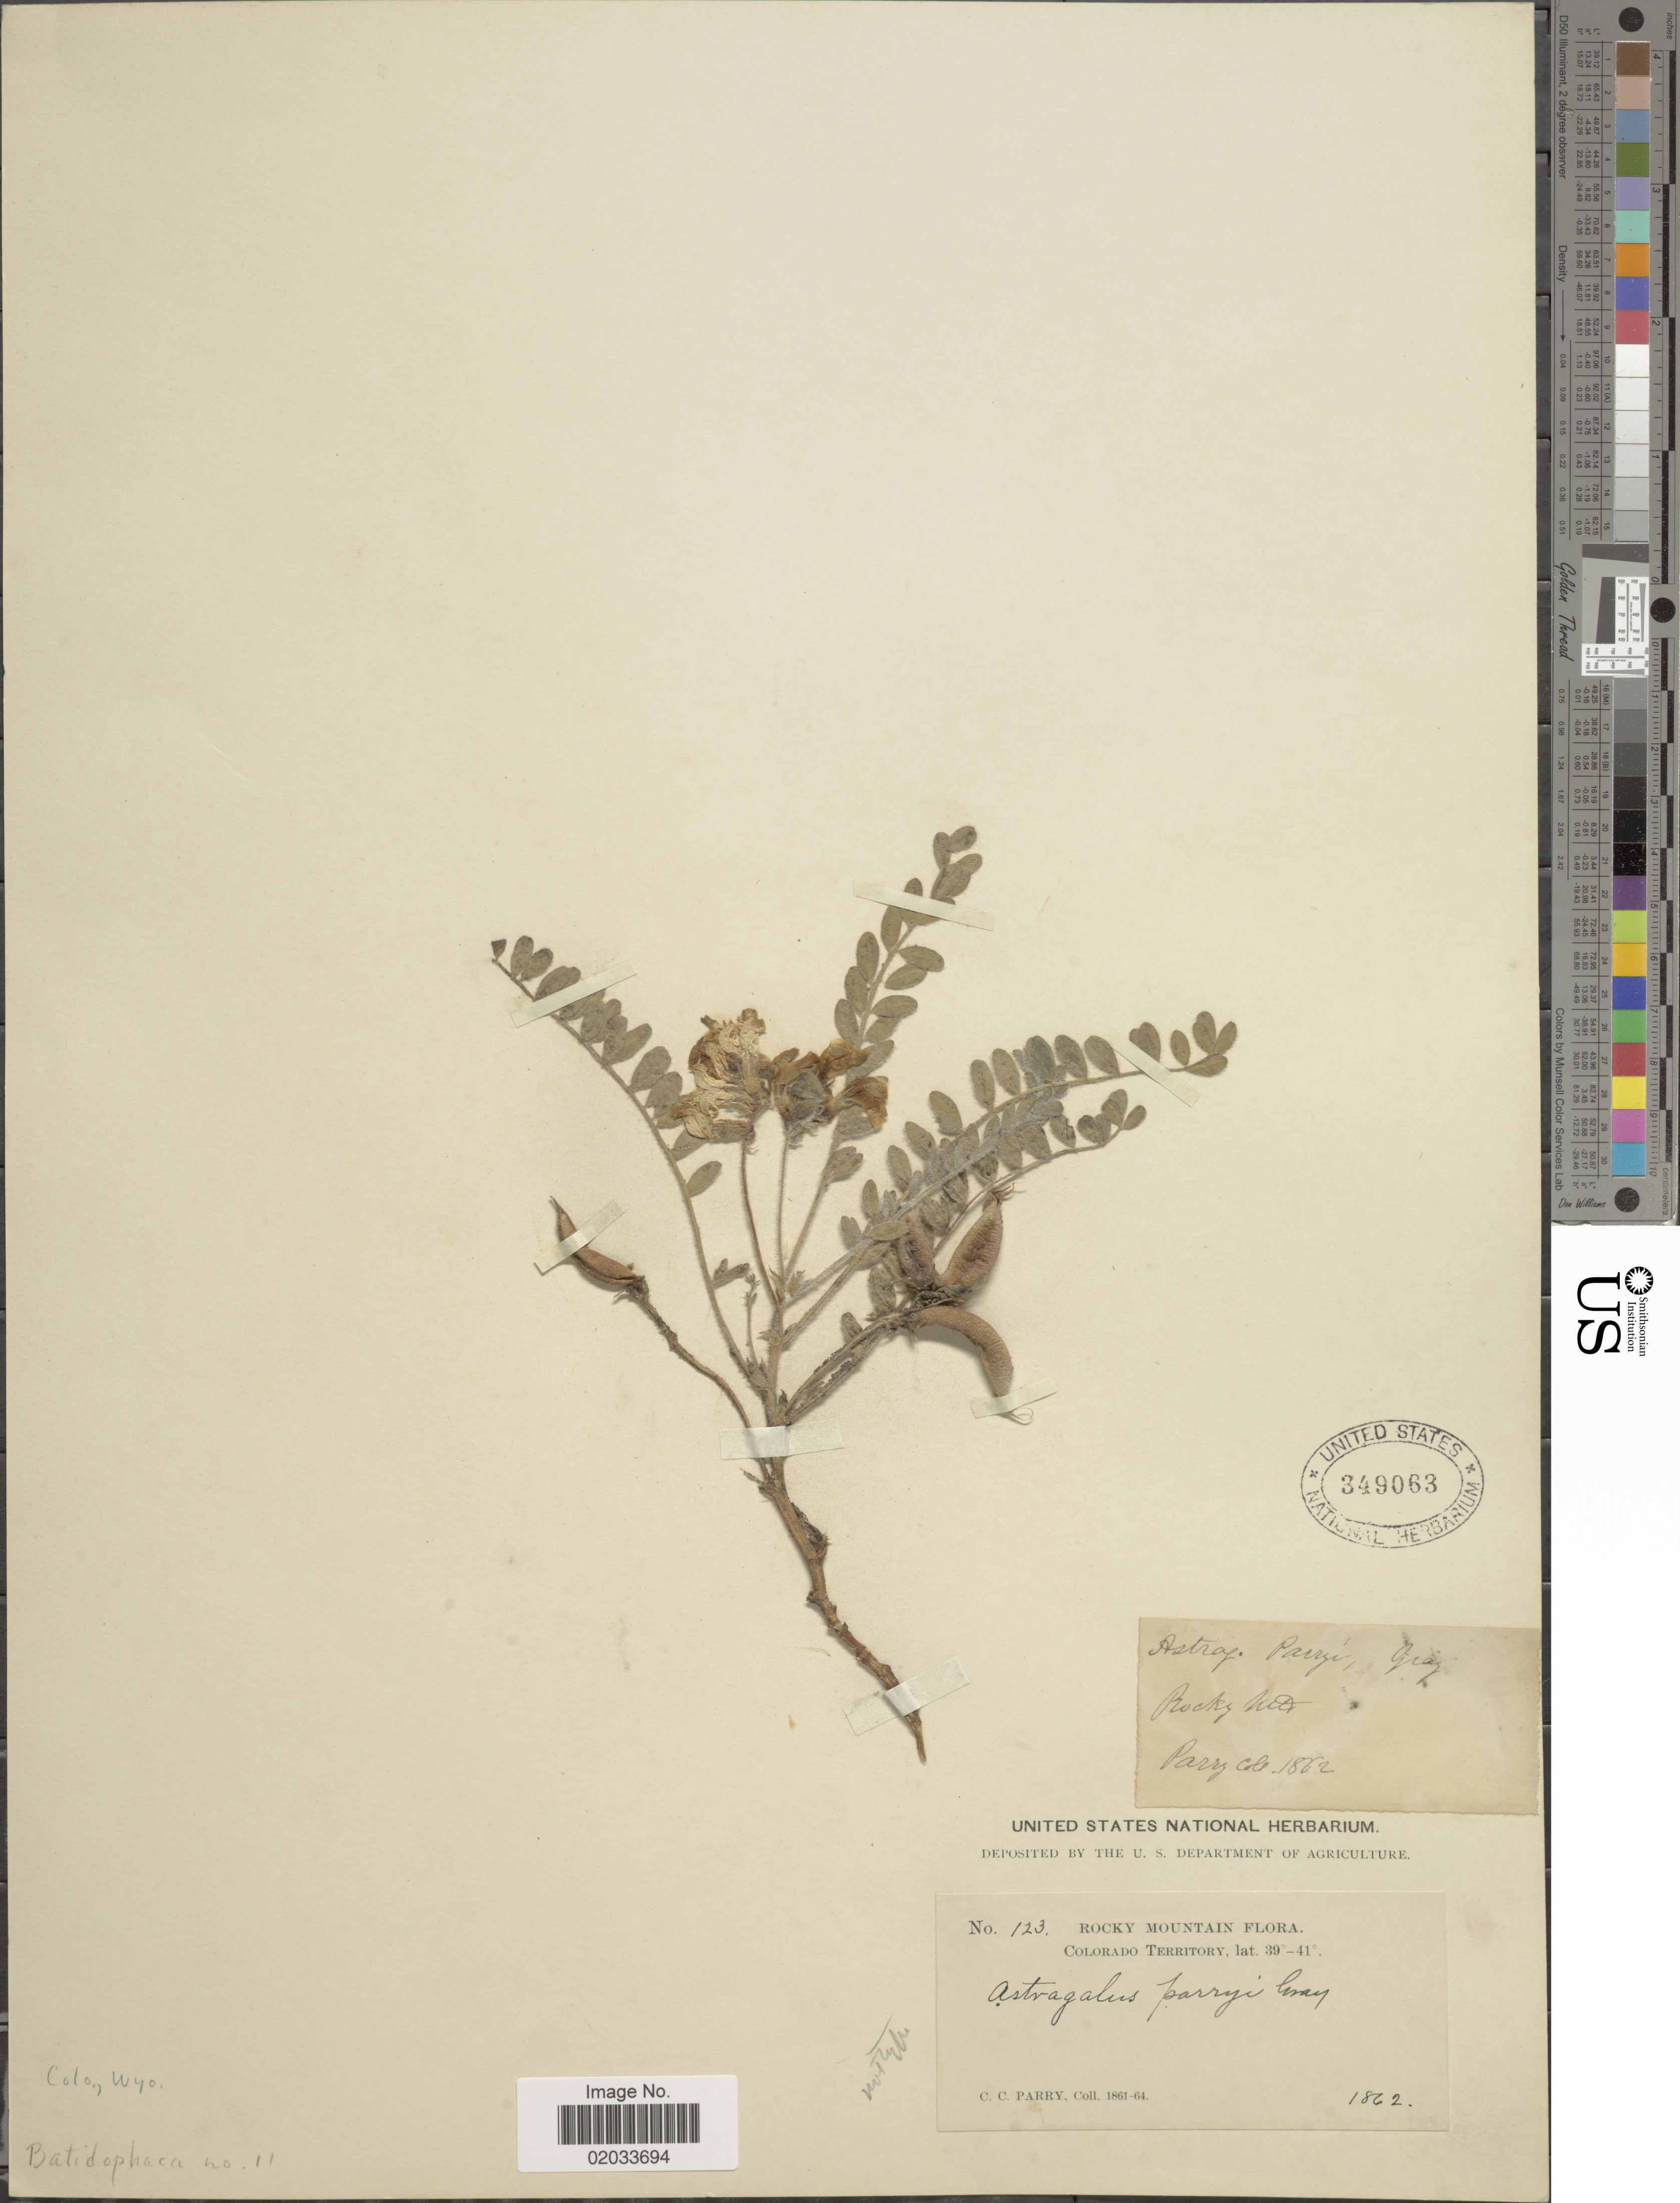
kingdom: Plantae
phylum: Tracheophyta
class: Magnoliopsida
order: Fabales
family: Fabaceae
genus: Astragalus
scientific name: Astragalus parryi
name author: A. Gray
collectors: C. C. Parry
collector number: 123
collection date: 1862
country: United States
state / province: Colorado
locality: Rocky Mountain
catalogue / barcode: US 349063